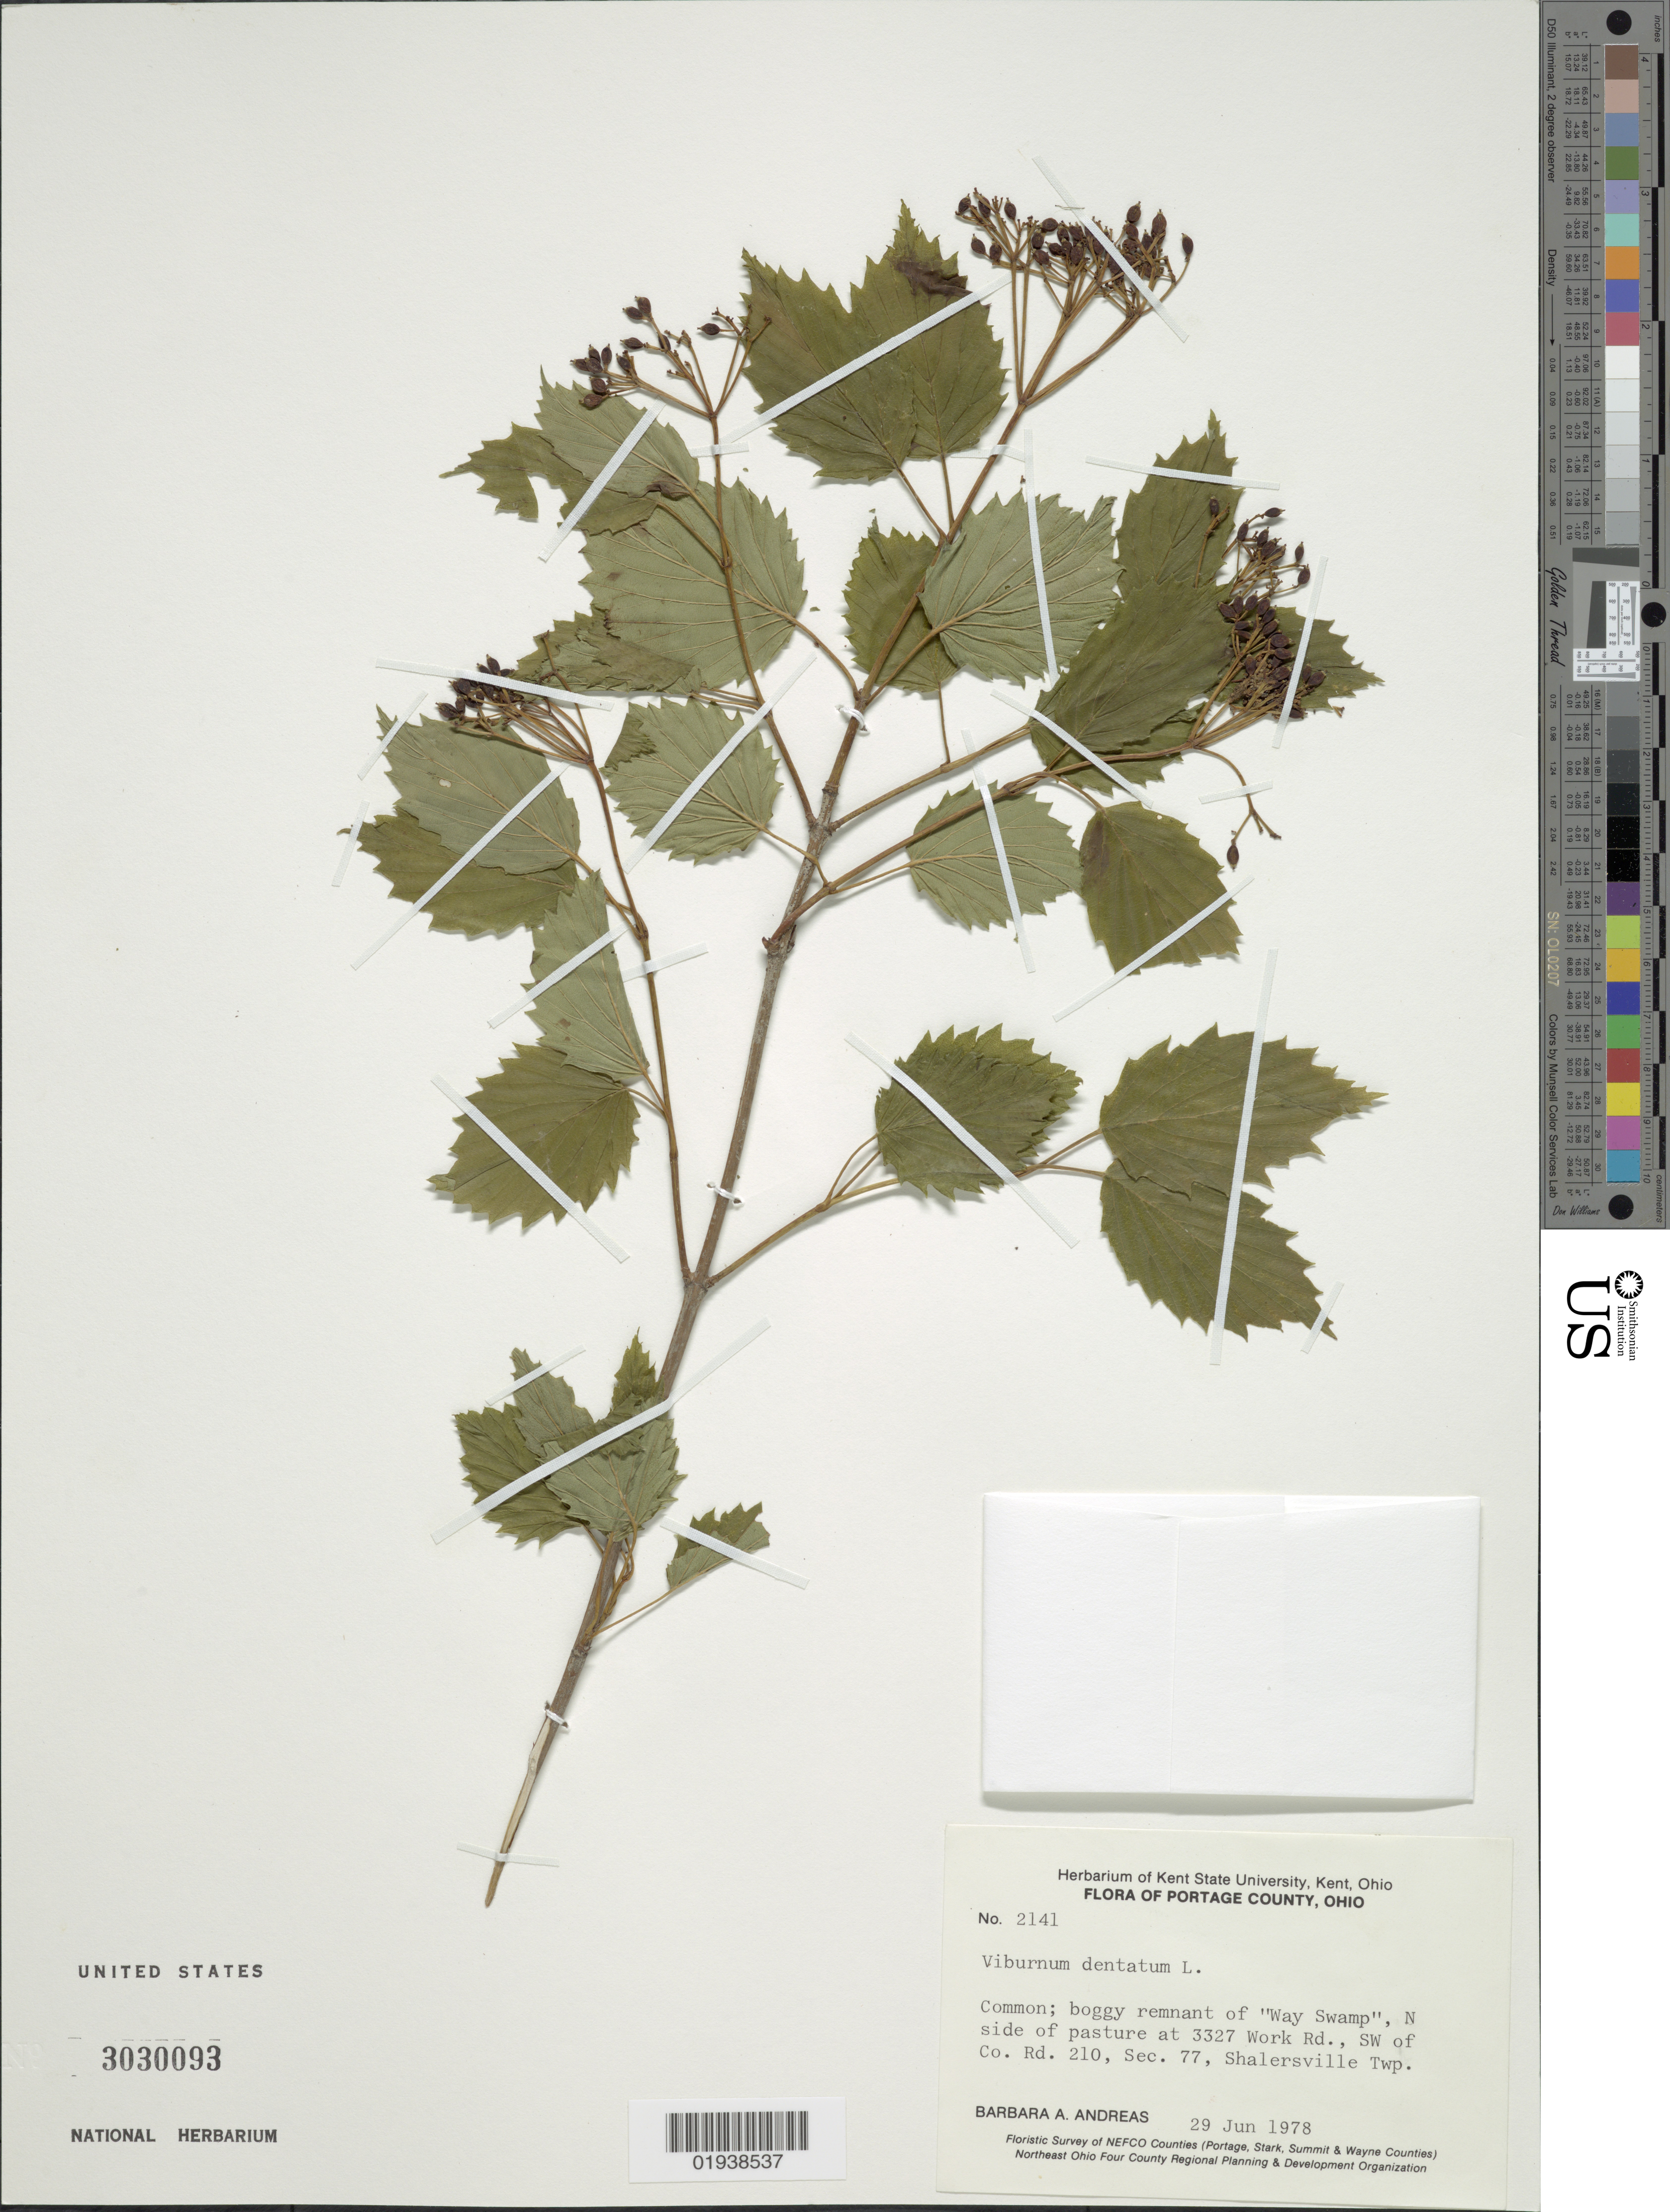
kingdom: Plantae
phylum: Tracheophyta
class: Magnoliopsida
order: Dipsacales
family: Viburnaceae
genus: Viburnum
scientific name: Viburnum dentatum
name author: L.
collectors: B. A. Andreas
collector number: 2141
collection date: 1978-06-29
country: United States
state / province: Ohio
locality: Portage County, boggy remnant of "Way Swamp", N side of pasture at 3327 Work Rd., SW of Co. Rd. 210, Sec. 77. Shalersville Twp.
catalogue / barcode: US 3030093